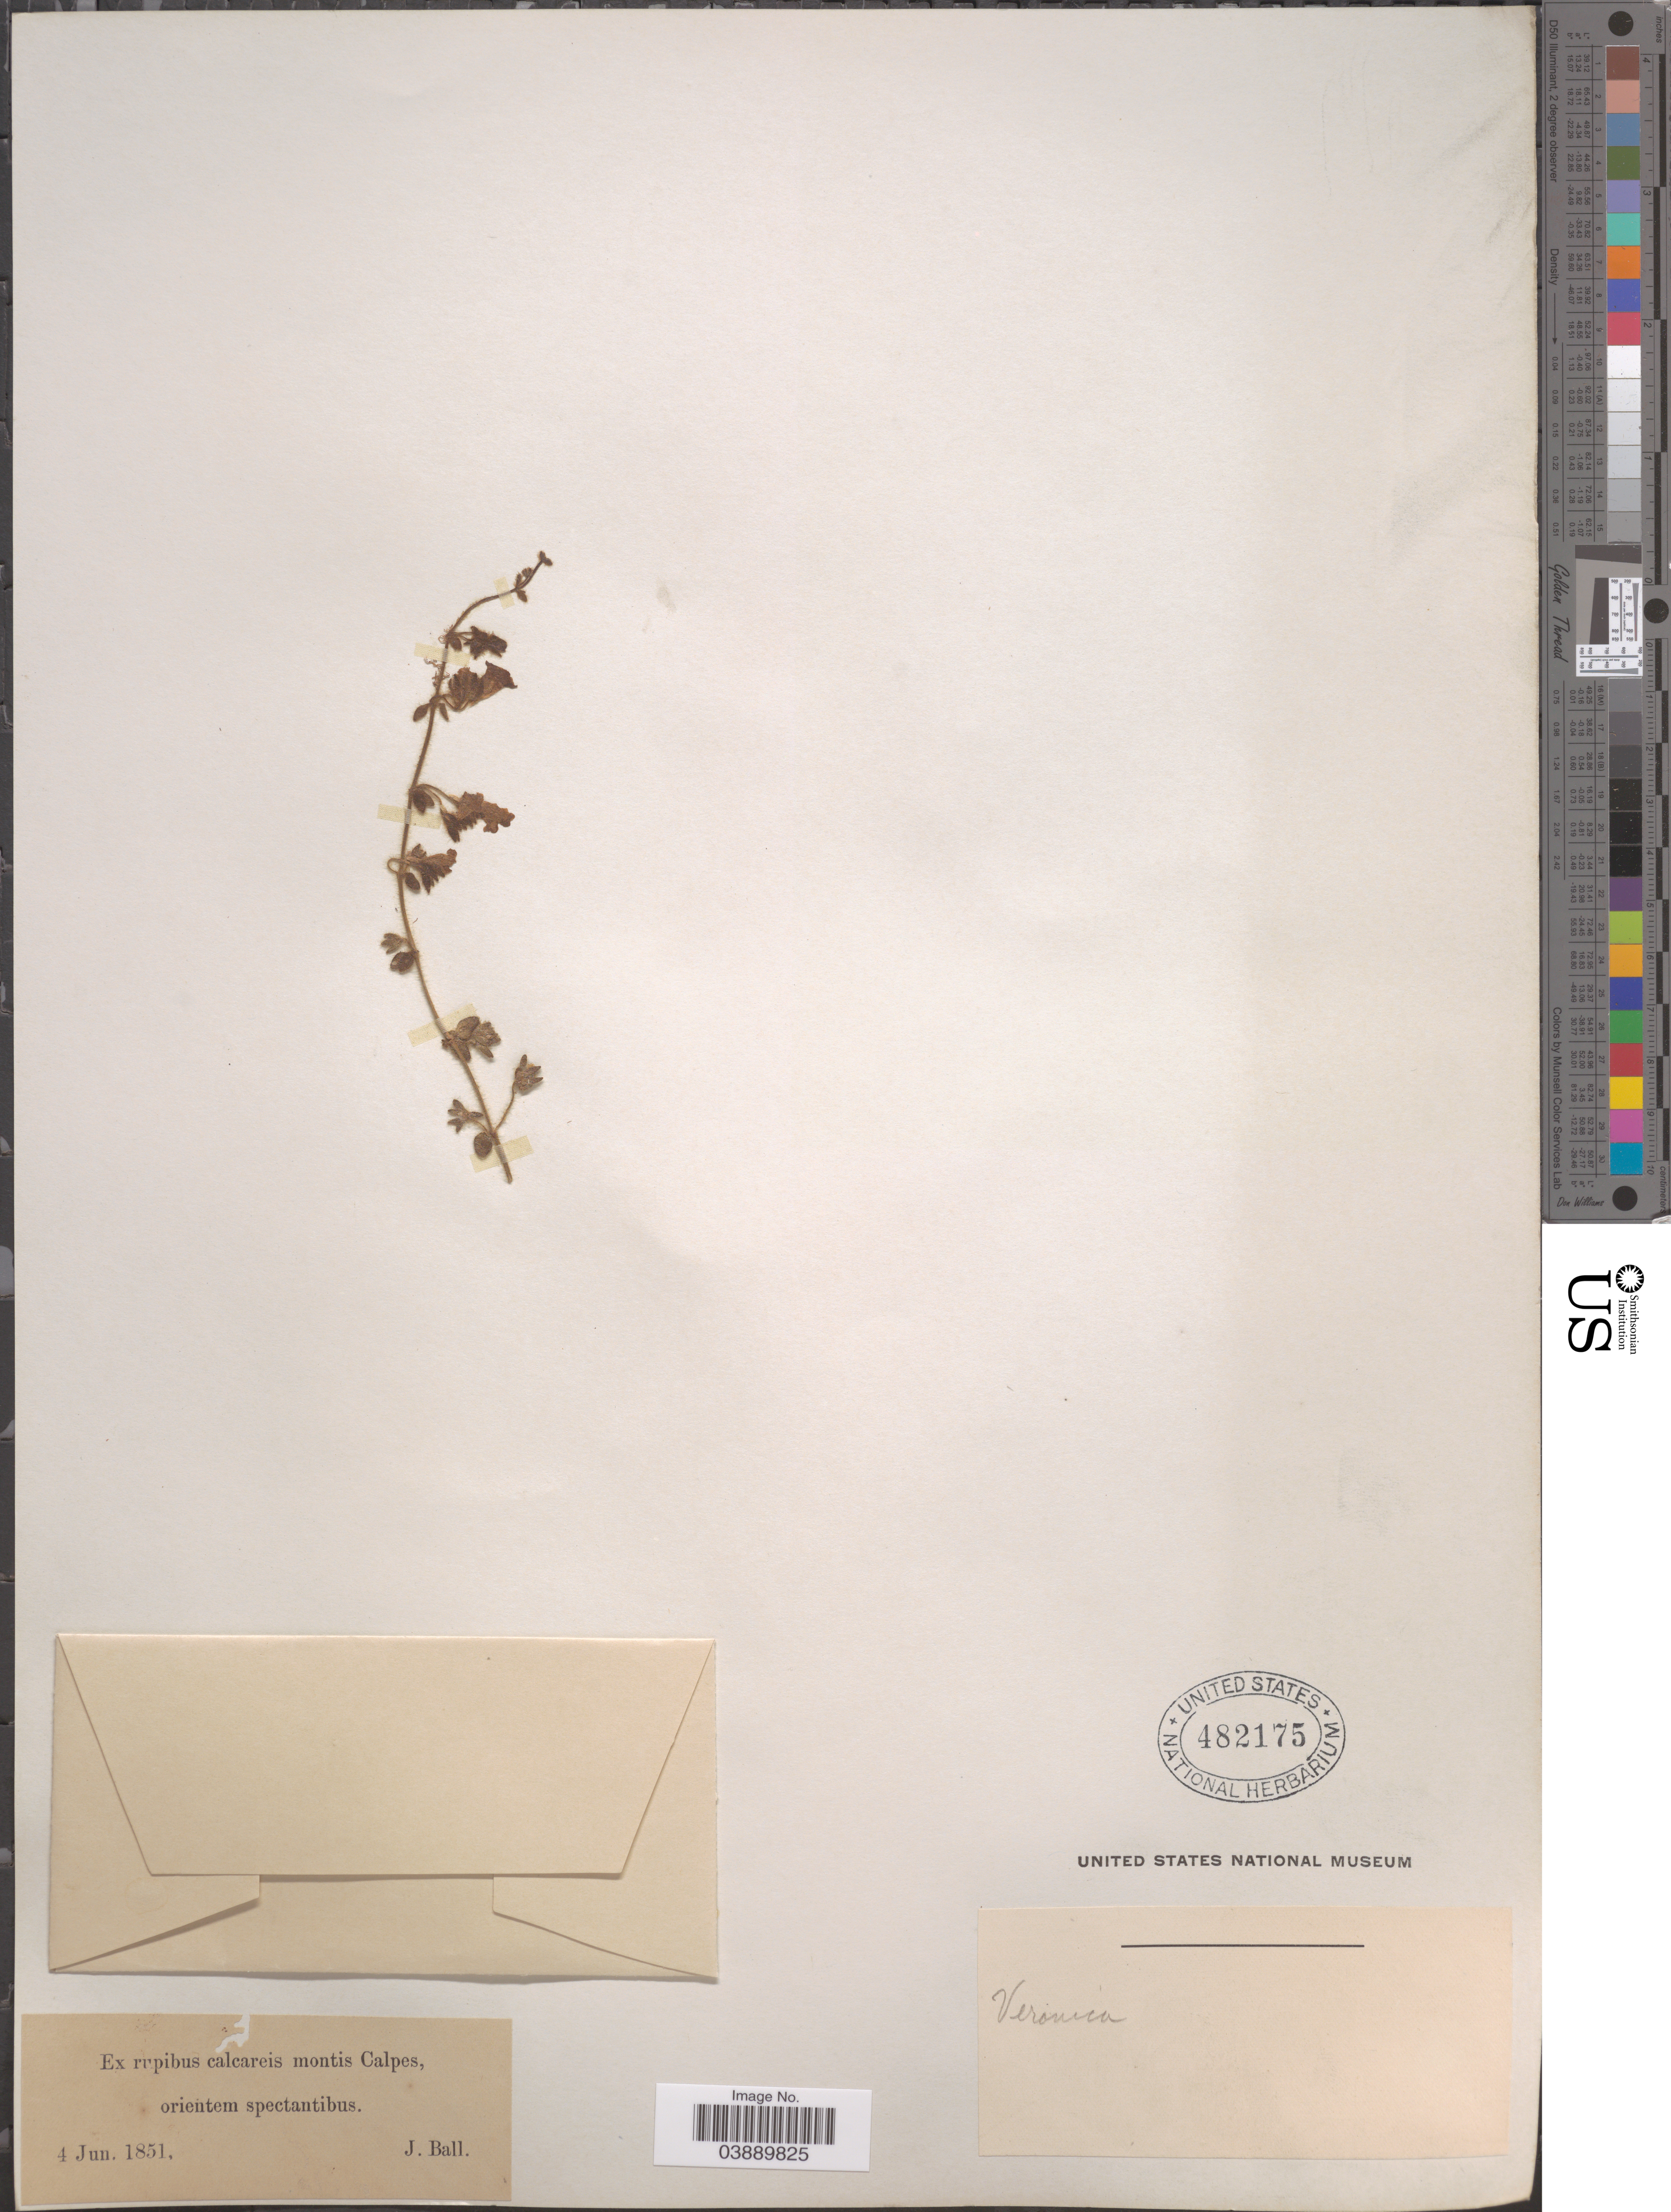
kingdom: Plantae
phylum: Tracheophyta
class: Magnoliopsida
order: Lamiales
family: Plantaginaceae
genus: Linaria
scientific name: Linaria sp.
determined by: Albach, Dirk C.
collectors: J. Ball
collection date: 1851-06-04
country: Spain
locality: Ex rupibus calcareis montis Calpes, orientem spectantibus.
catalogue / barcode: US 482175